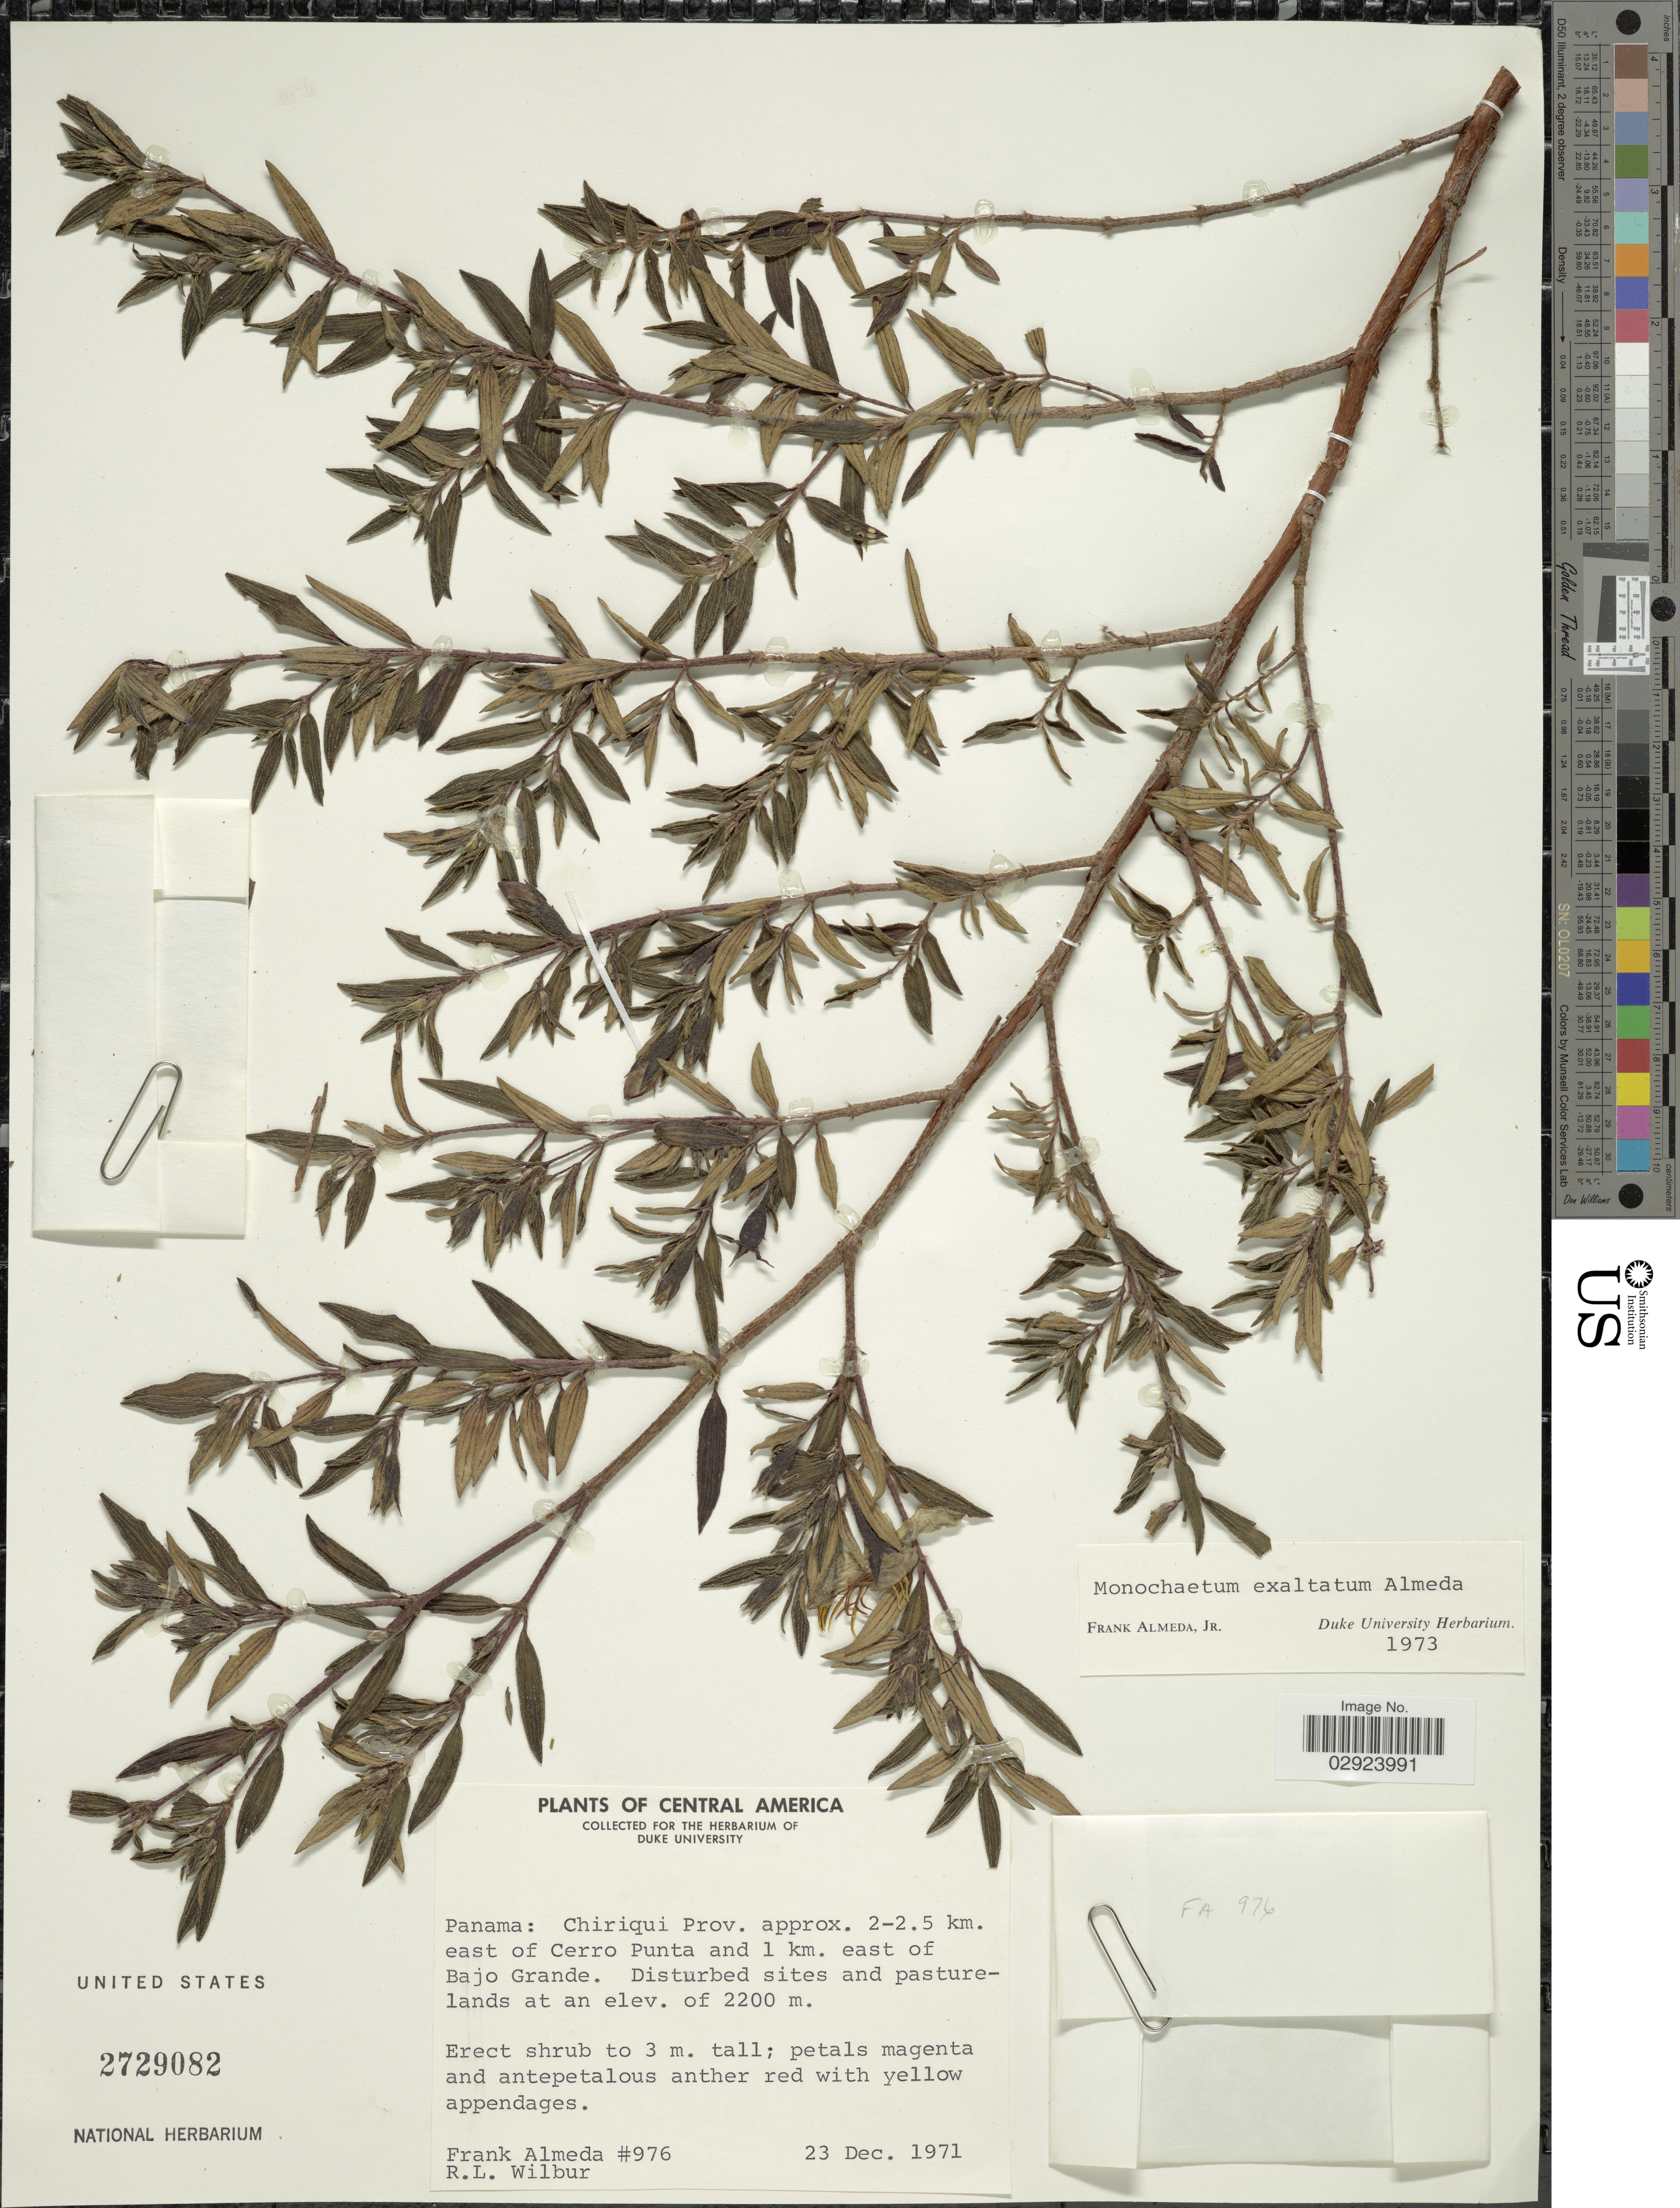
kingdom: Plantae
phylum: Tracheophyta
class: Magnoliopsida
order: Myrtales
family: Melastomataceae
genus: Monochaetum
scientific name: Monochaetum exaltatum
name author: Almeda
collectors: F. Almeda & R. L. Wilbur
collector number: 976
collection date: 1971-12-23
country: Panama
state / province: Chiriqui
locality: Approx. 2-2.5 km. east of Cerro Punta and 1 km. east of Bajo Grande. Disturbed sites and pasturelands.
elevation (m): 2200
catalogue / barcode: US 2729082